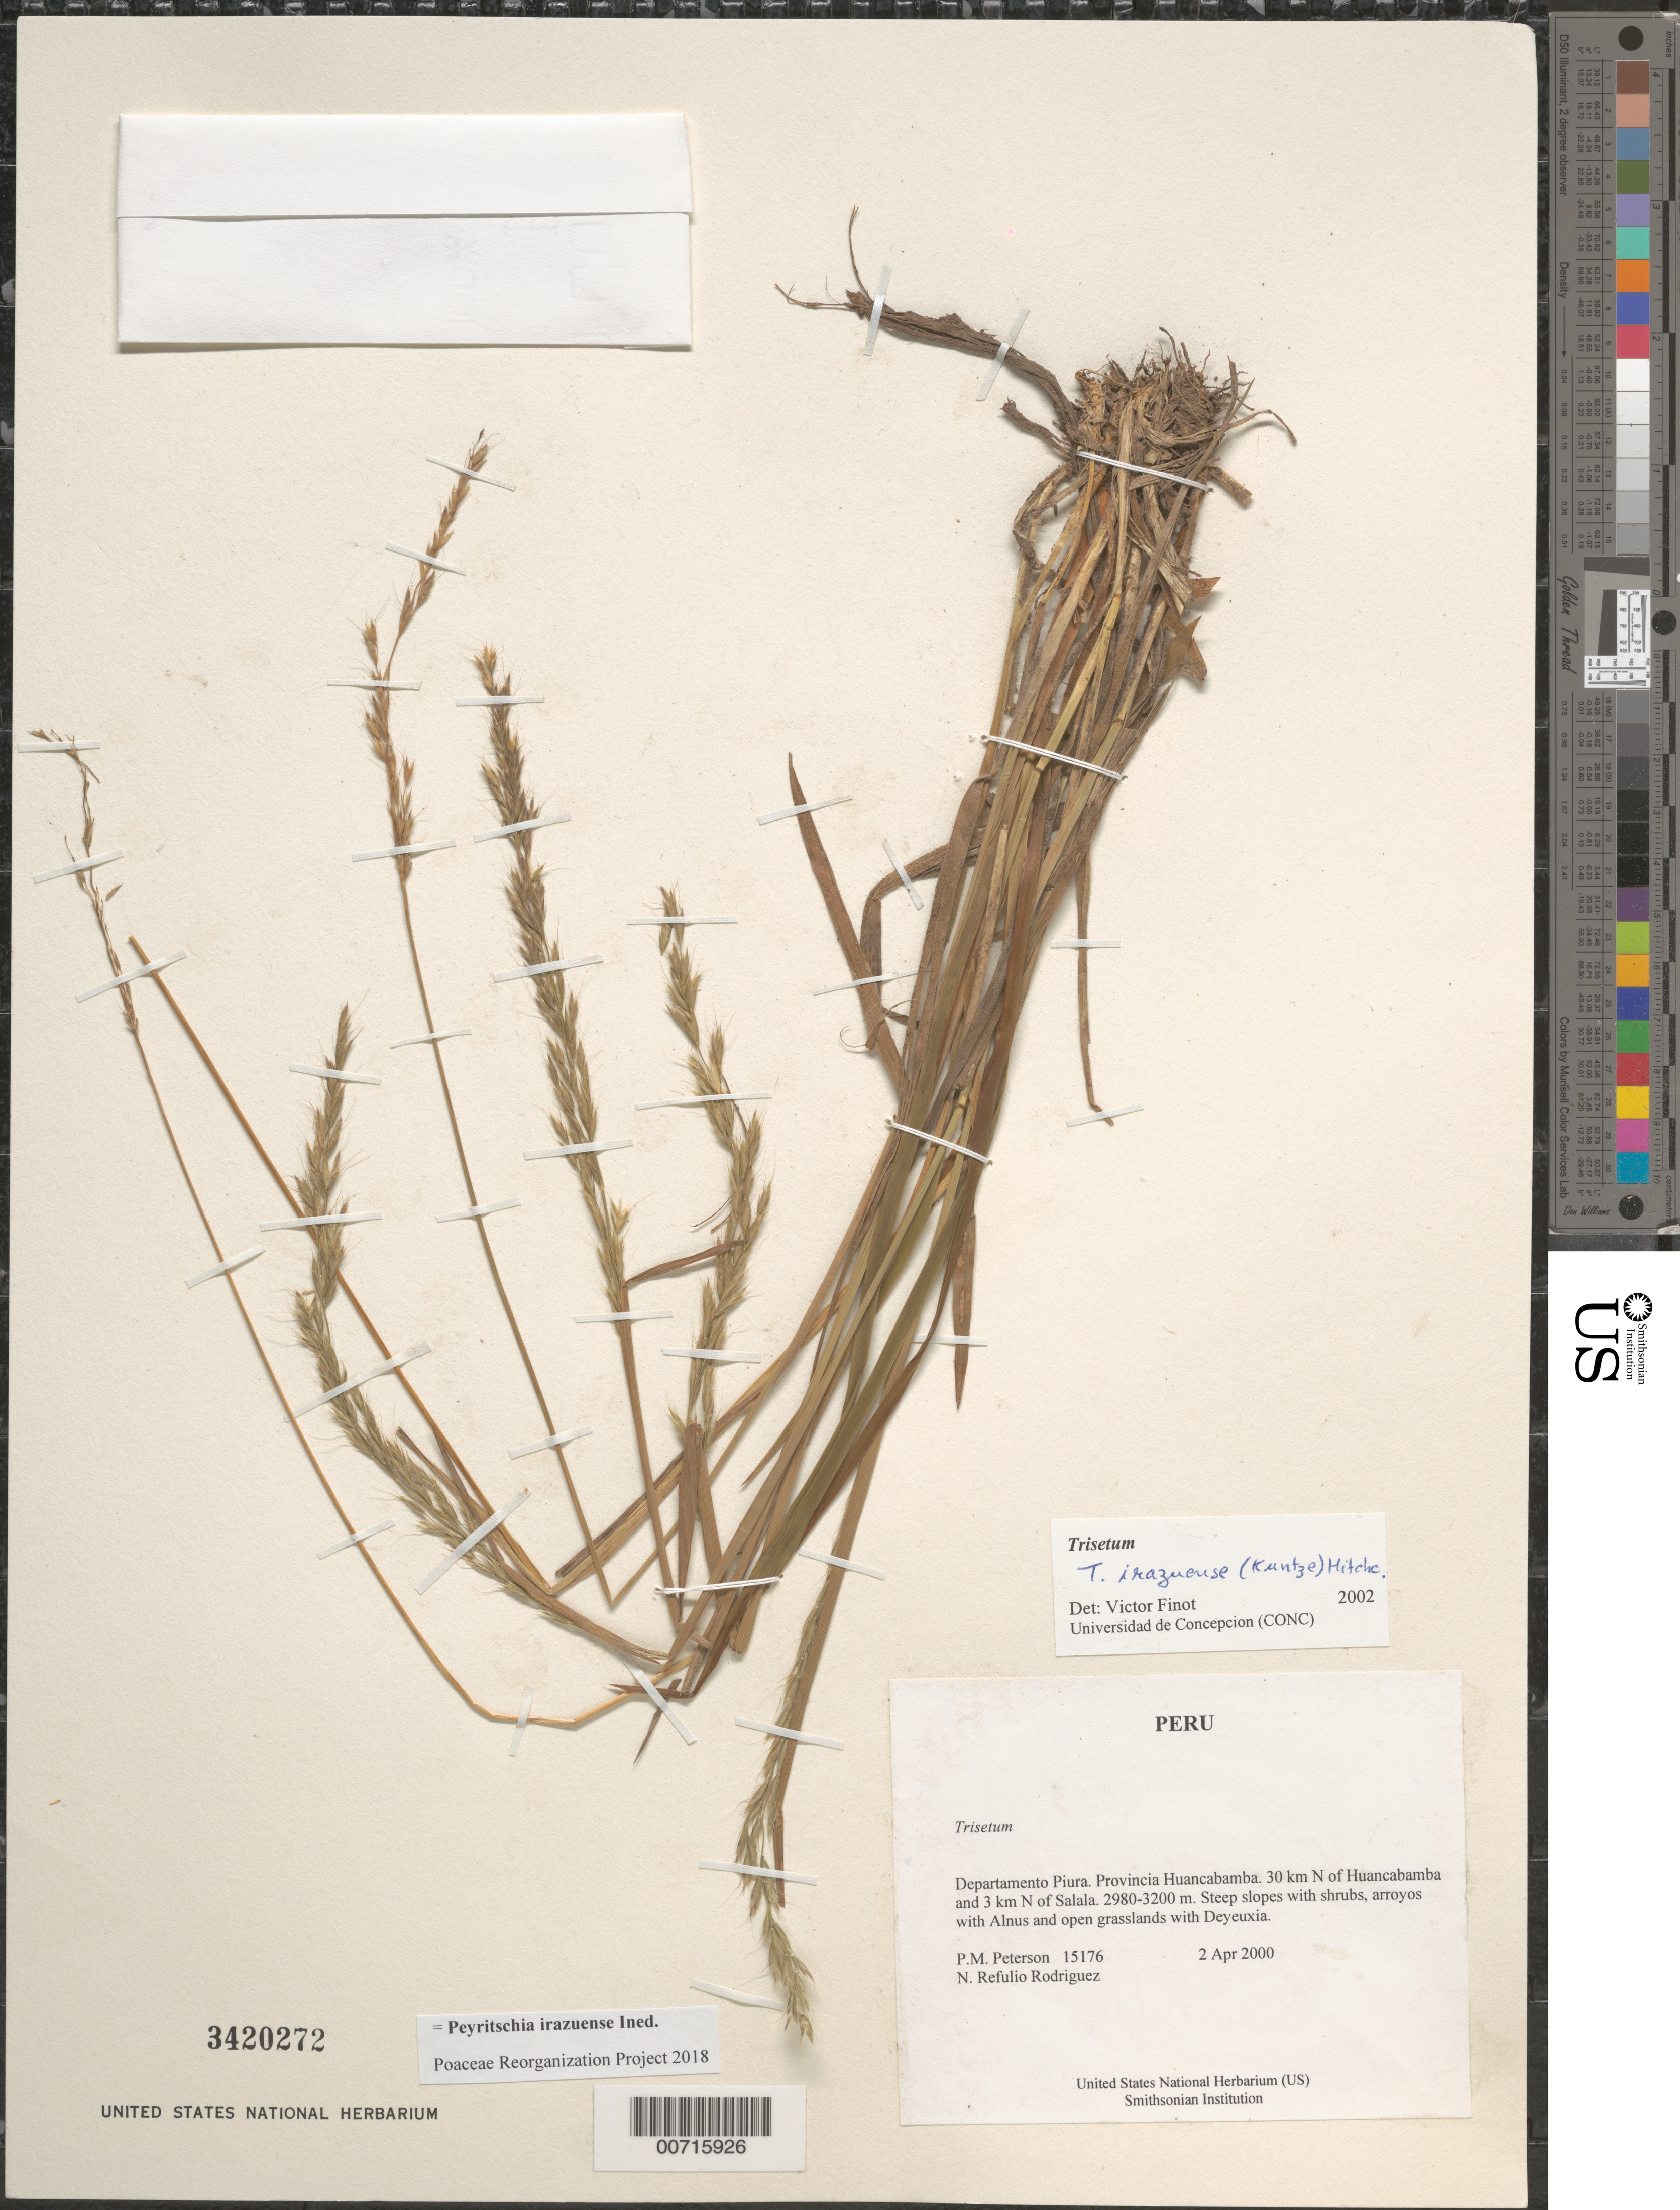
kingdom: Plantae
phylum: Tracheophyta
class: Liliopsida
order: Poales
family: Poaceae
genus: Peyritschia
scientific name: Peyritschia irazuense ined.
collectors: P. M. Peterson & N. Refulio-Rodríguez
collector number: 15176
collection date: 2000-04-02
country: Peru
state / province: Piura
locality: Departamento Piura. Provincia Huancabamba. 30 km N of Huancabamba and 3 km N of Salala.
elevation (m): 2980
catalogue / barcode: US 3420272